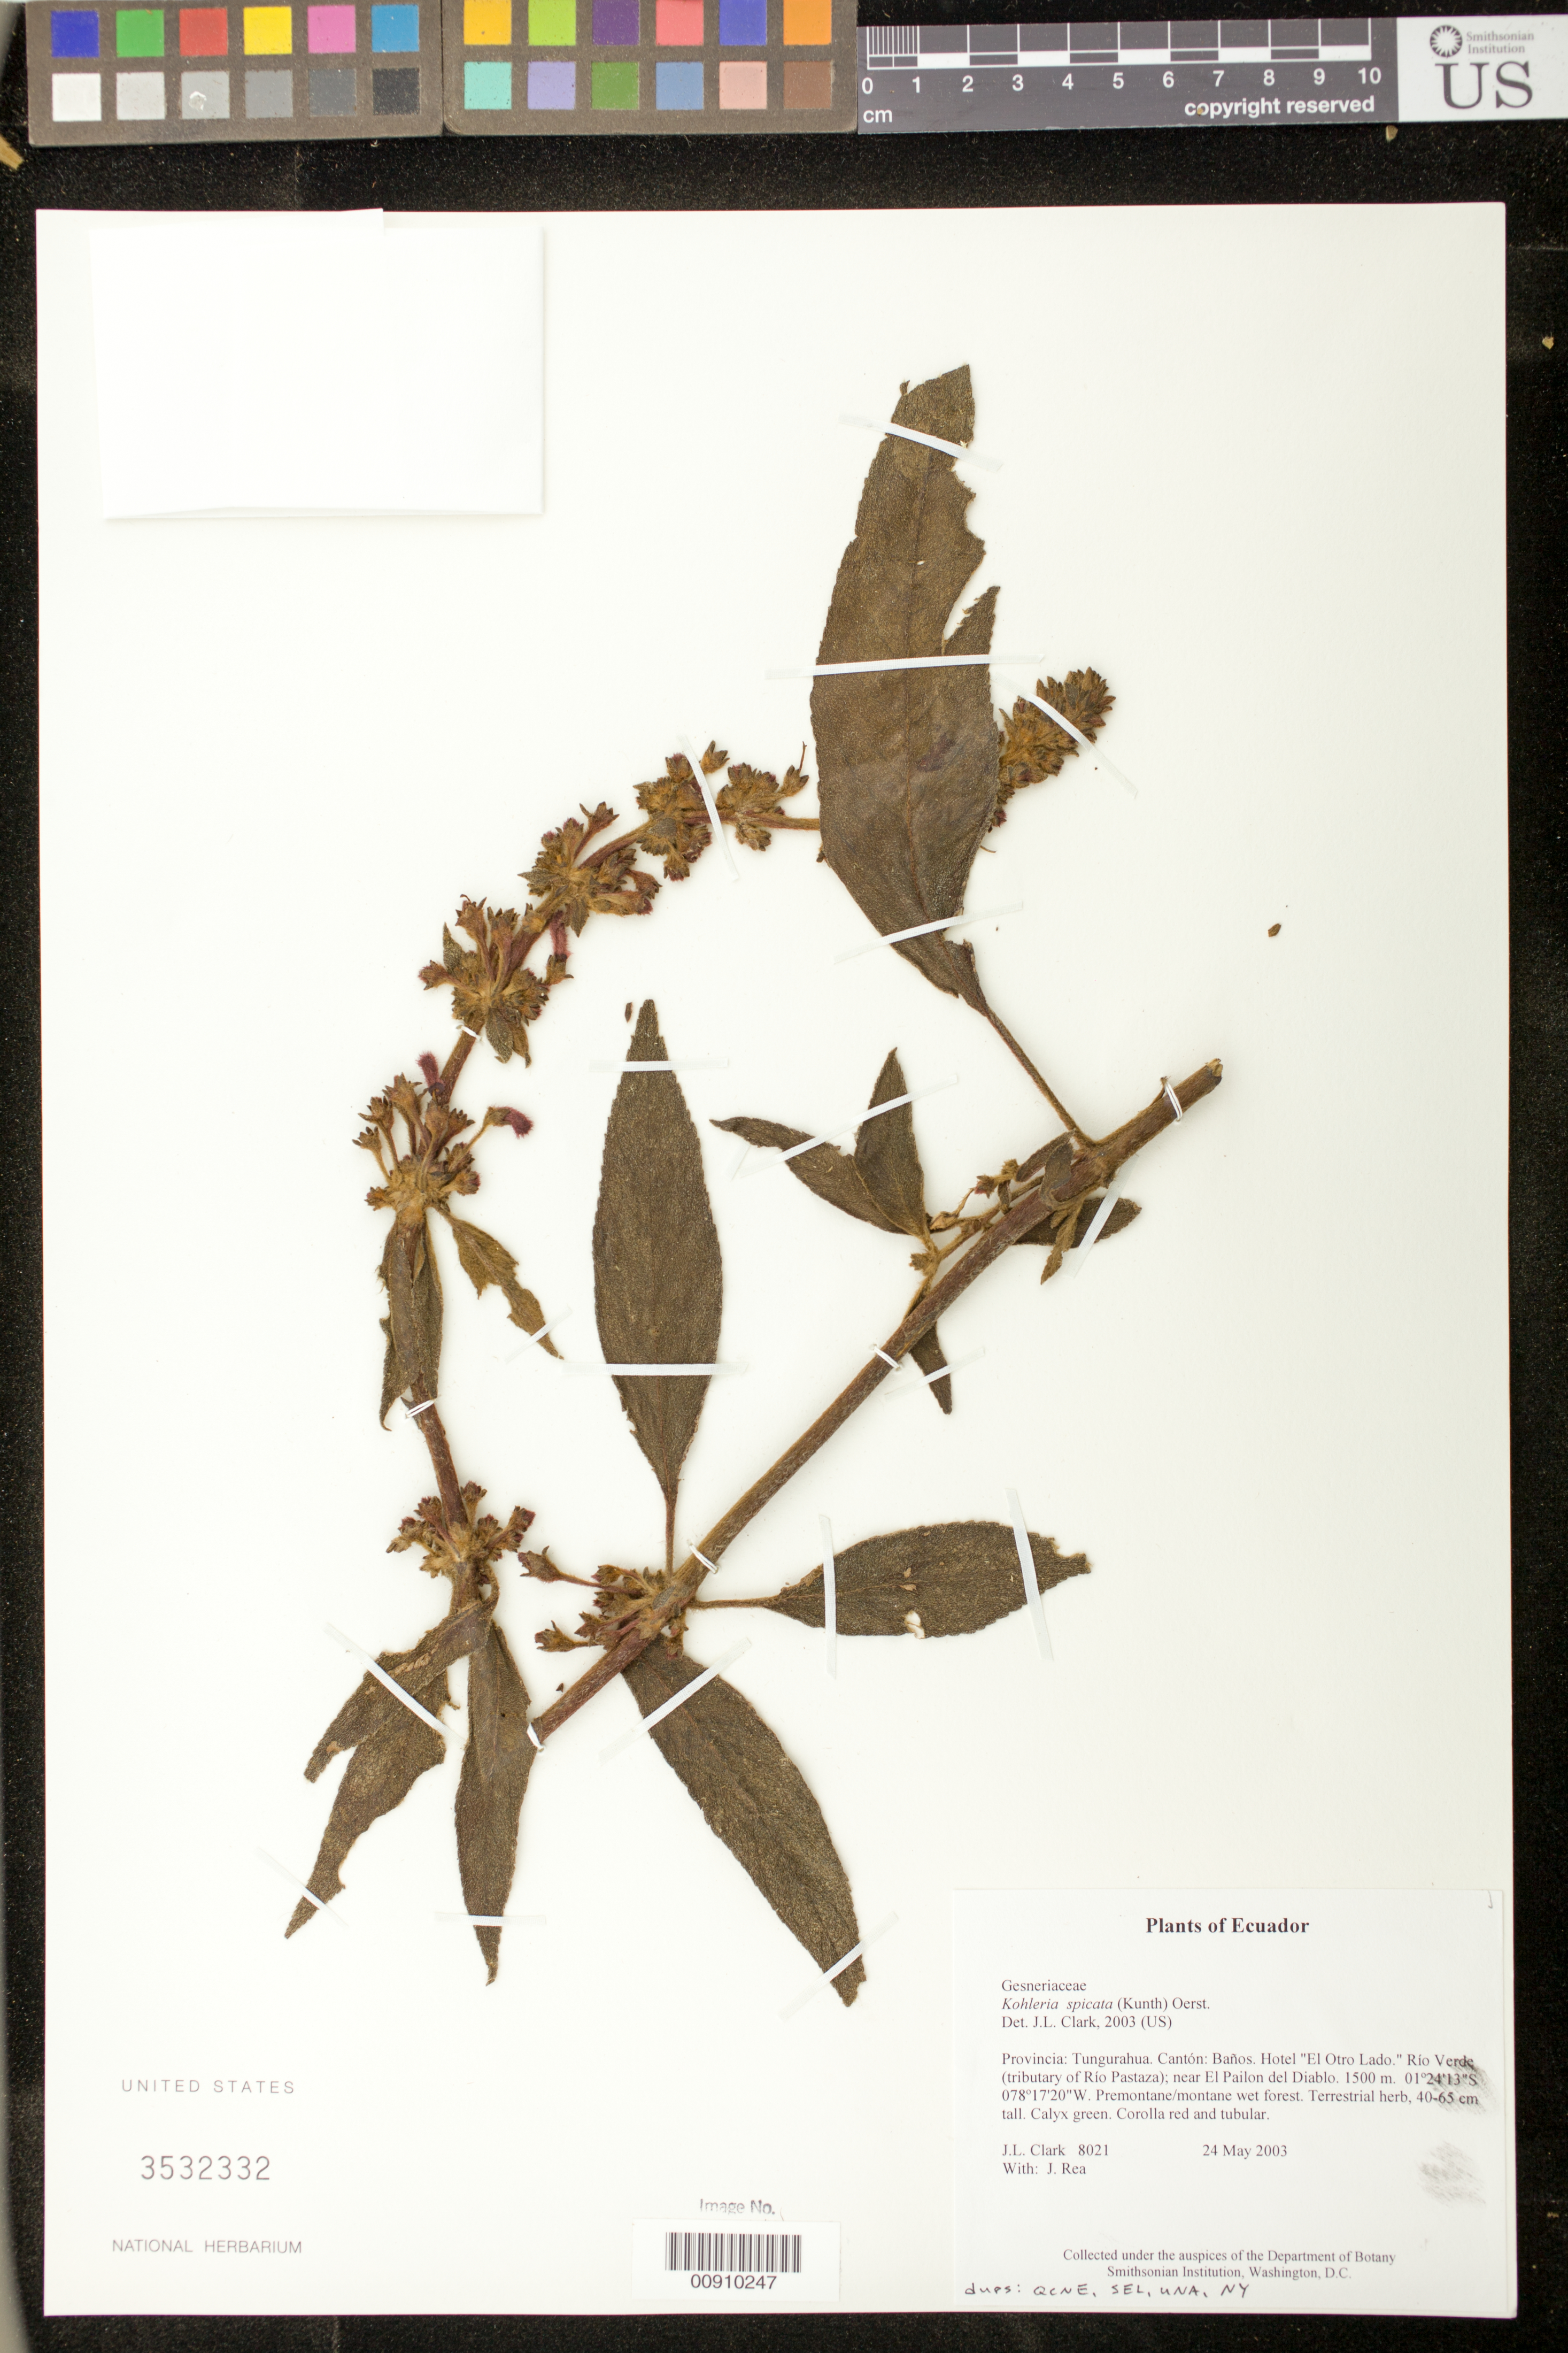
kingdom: Plantae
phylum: Tracheophyta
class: Magnoliopsida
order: Lamiales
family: Gesneriaceae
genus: Kohleria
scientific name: Kohleria spicata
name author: (Kunth) Oerst.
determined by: Clark, J. L., (SEL), The Marie Selby Botanical Garden (UNITED STATES)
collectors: J. L. Clark & J. Rea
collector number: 8021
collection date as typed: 24 May 2003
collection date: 2003-05-24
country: Ecuador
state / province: Tungurahua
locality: Baños. Hotel "El Otro Lado." Río Verde (tributary of Río Pastaza); near El Pailon del Diablo.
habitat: Premontane/montane wet forest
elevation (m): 1500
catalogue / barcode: US 3532332